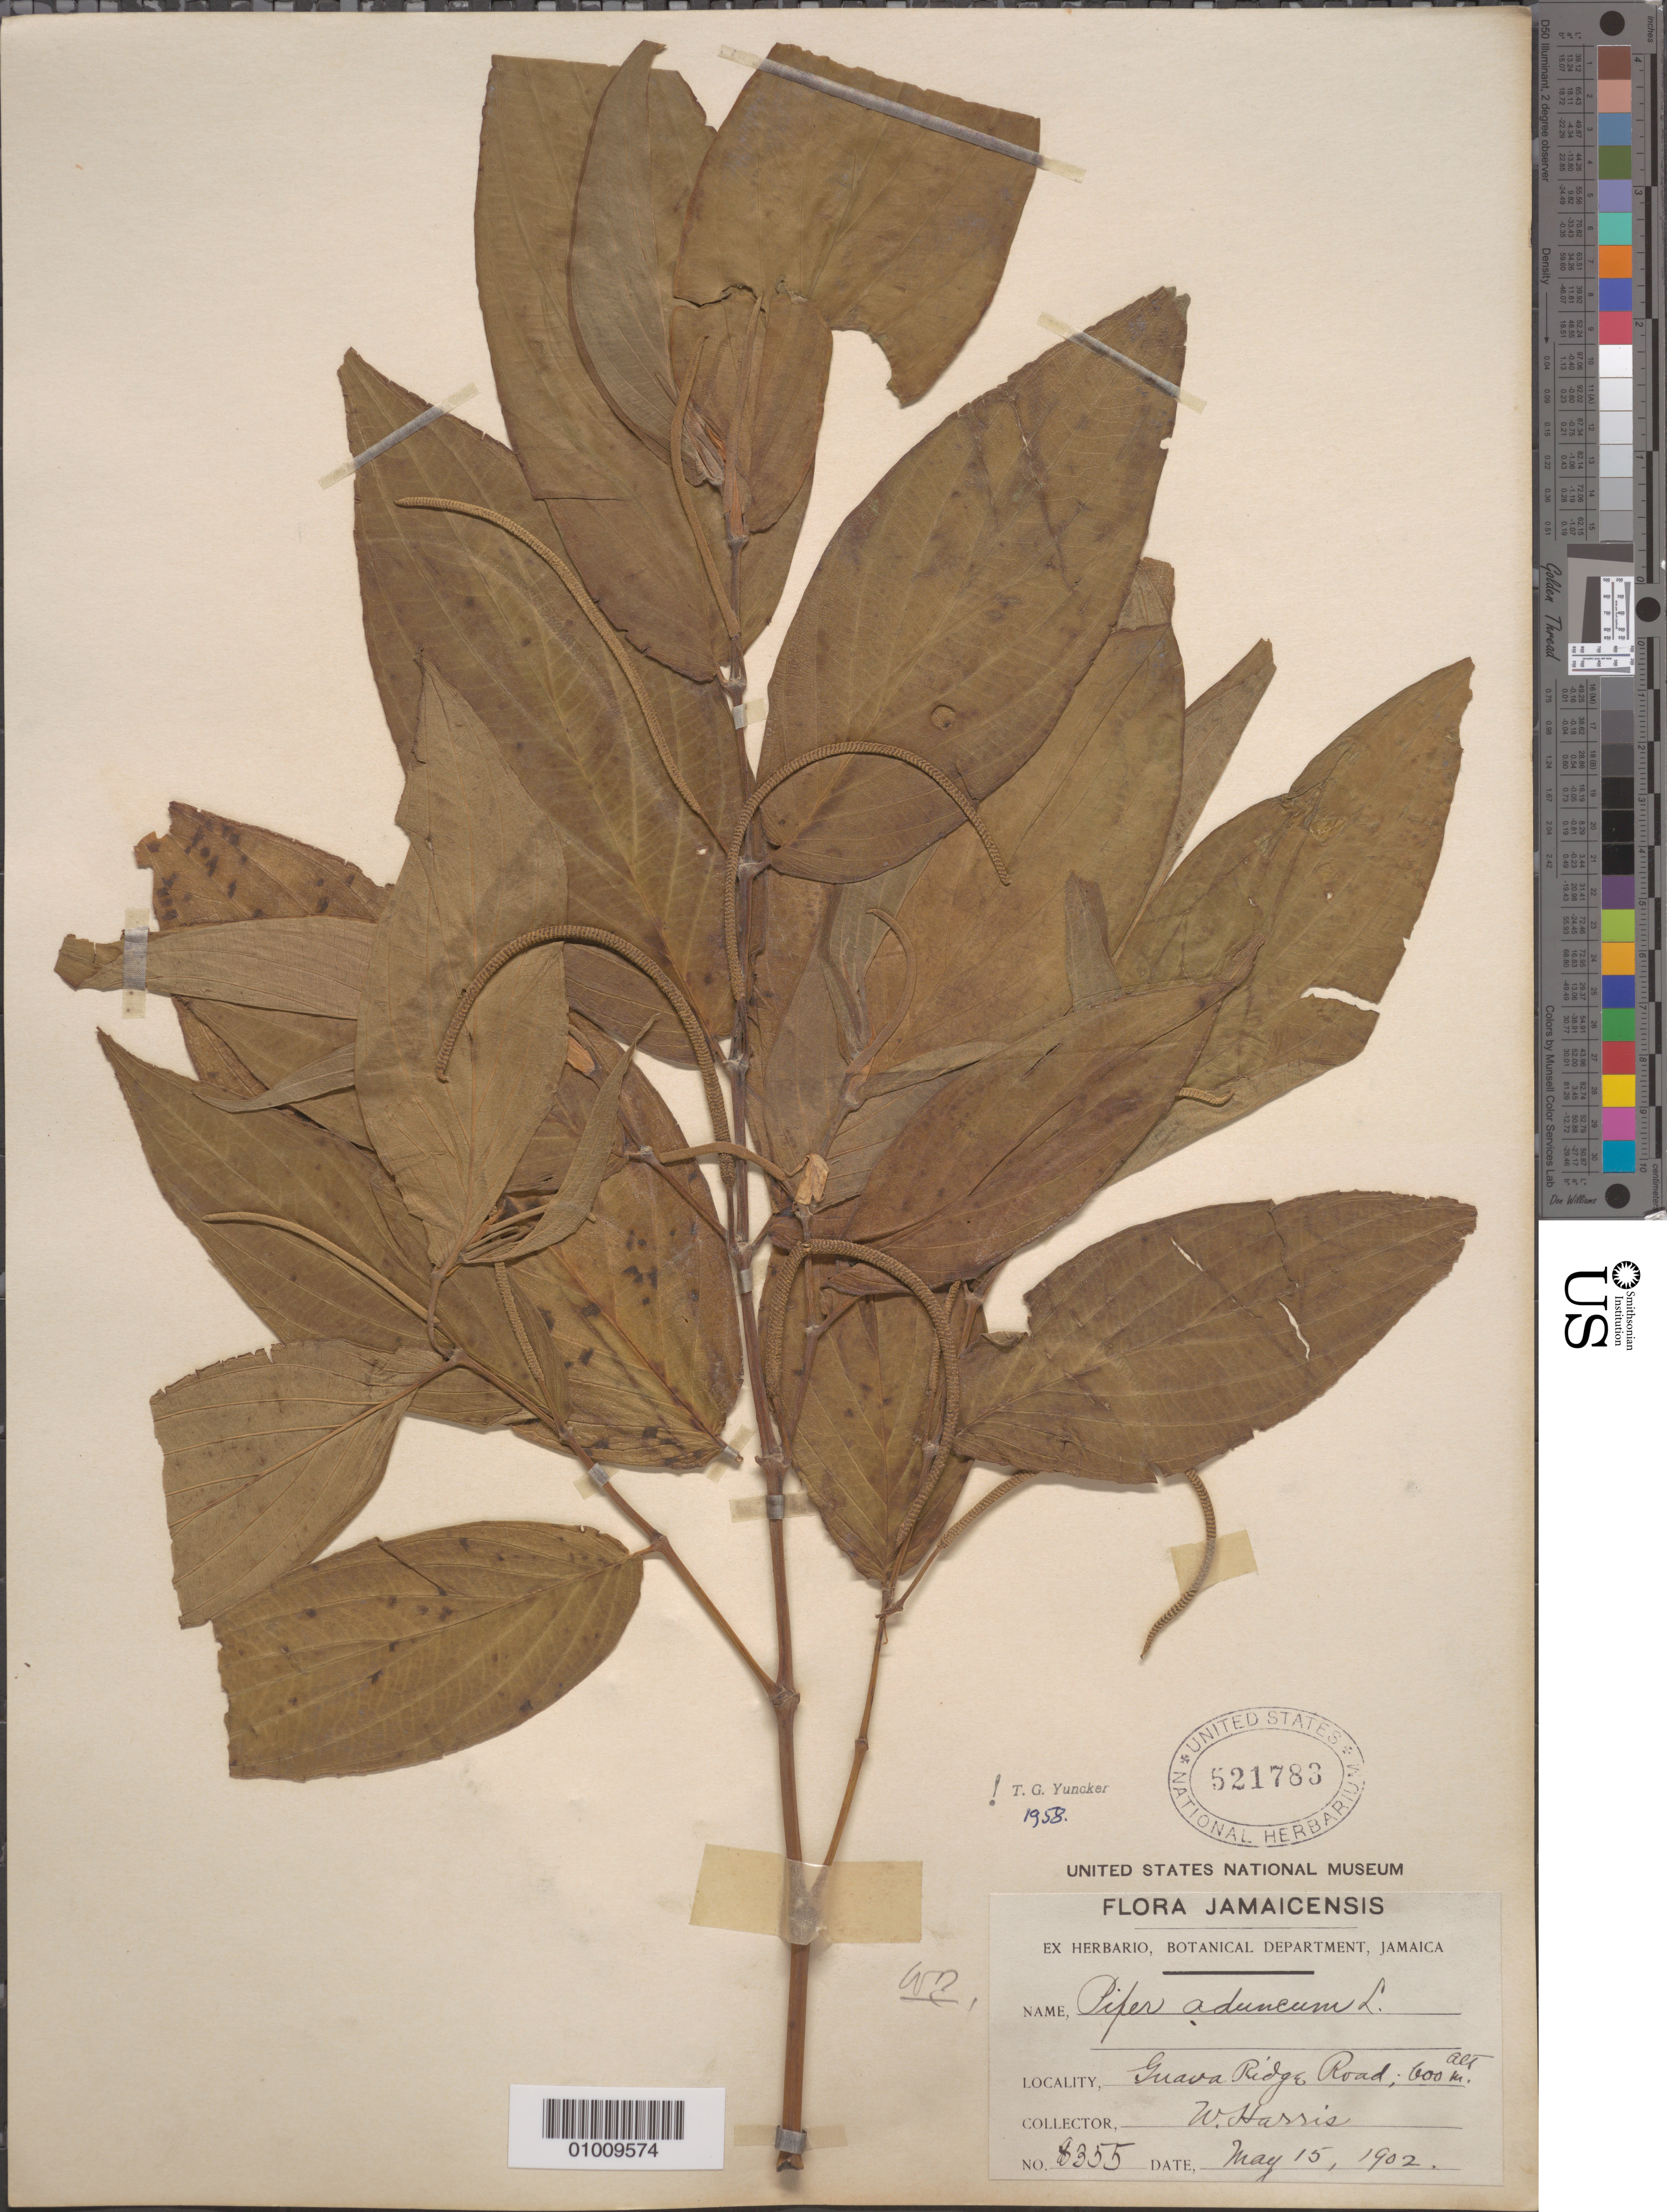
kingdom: Plantae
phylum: Tracheophyta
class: Magnoliopsida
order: Piperales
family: Piperaceae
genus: Piper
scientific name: Piper aduncum var. aduncum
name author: L.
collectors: W. Harris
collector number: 8355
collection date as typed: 15 May 1902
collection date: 1902-05-15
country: Jamaica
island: Jamaica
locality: Guava Ridge Road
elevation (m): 600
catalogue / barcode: US 521783